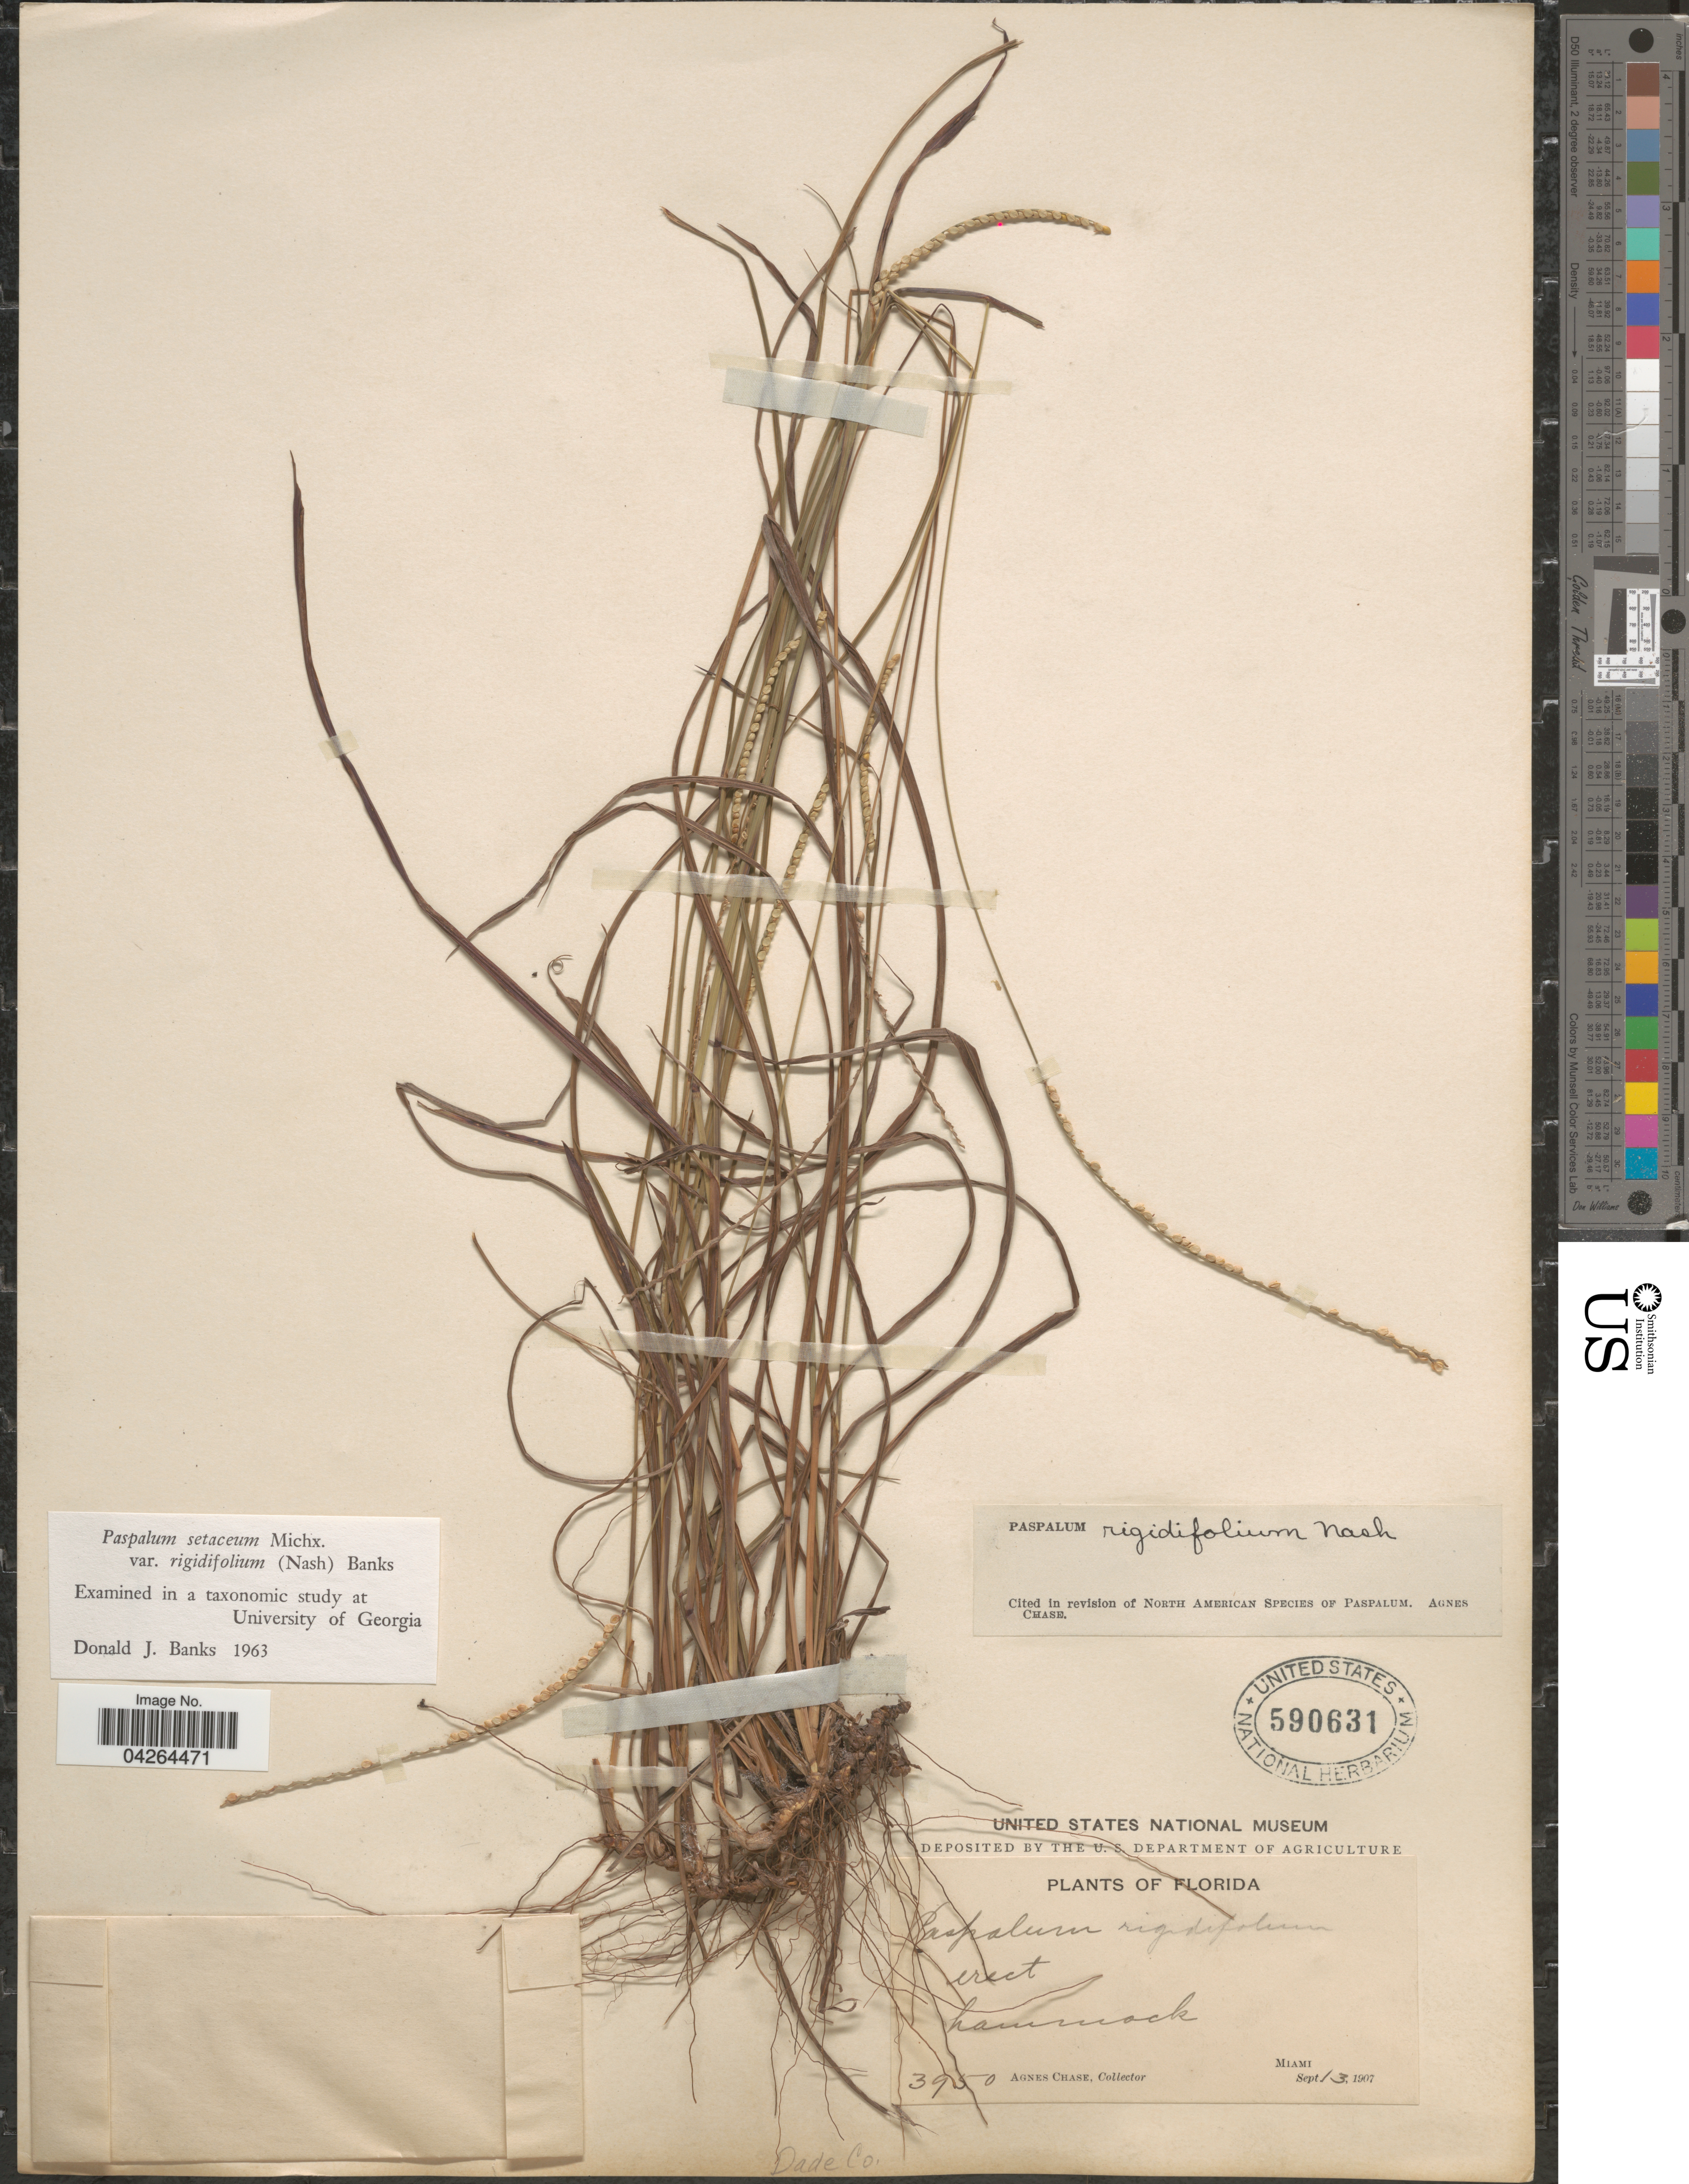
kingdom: Plantae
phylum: Tracheophyta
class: Liliopsida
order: Poales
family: Poaceae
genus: Paspalum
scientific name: Paspalum setaceum var. rigidifolium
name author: (Nash) D.J. Banks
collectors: A. Chase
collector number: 3950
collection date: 1907-09-13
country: United States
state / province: Florida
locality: Miami. Dade Co.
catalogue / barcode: US 590631